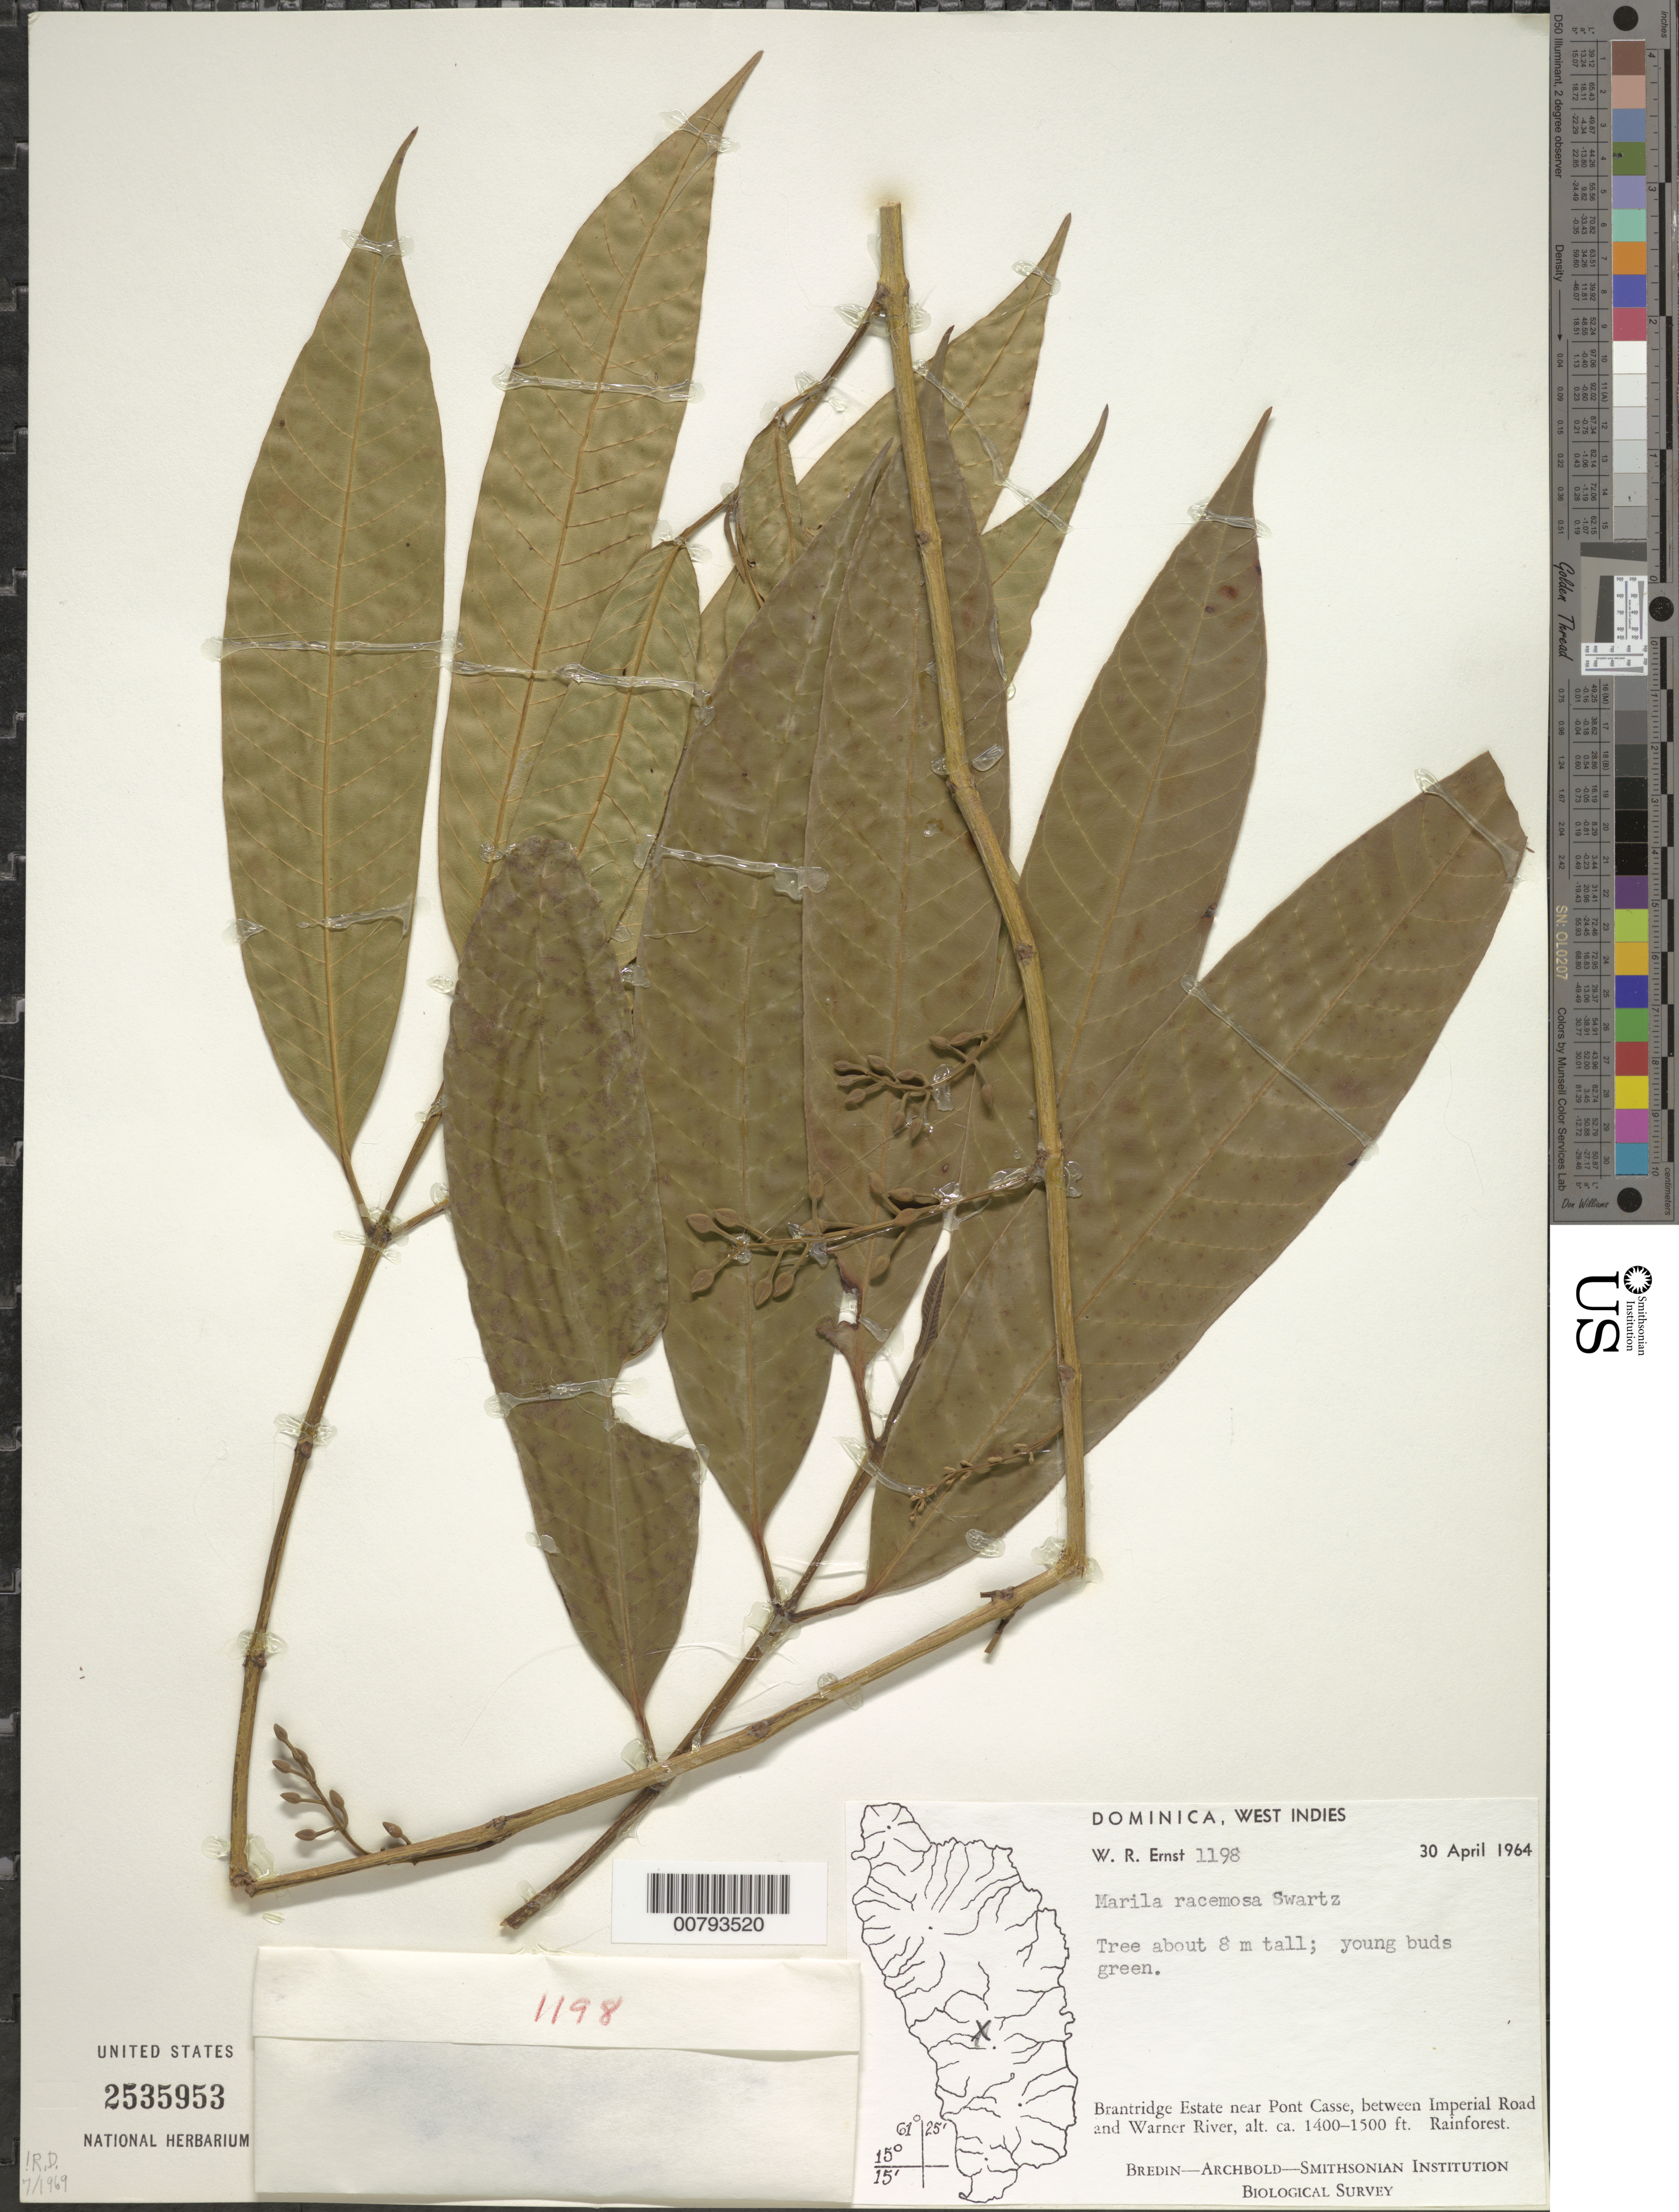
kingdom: Plantae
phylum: Tracheophyta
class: Magnoliopsida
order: Malpighiales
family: Calophyllaceae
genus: Marila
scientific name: Marila racemosa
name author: Sw.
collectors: W. R. Ernst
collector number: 1198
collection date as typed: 30 Apr 1964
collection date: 1964-04-30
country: Dominica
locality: Brantridge Estate near Pont Cassé, between Imperial Road and Warner River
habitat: Rainforest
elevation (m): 427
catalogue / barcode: US 2535953